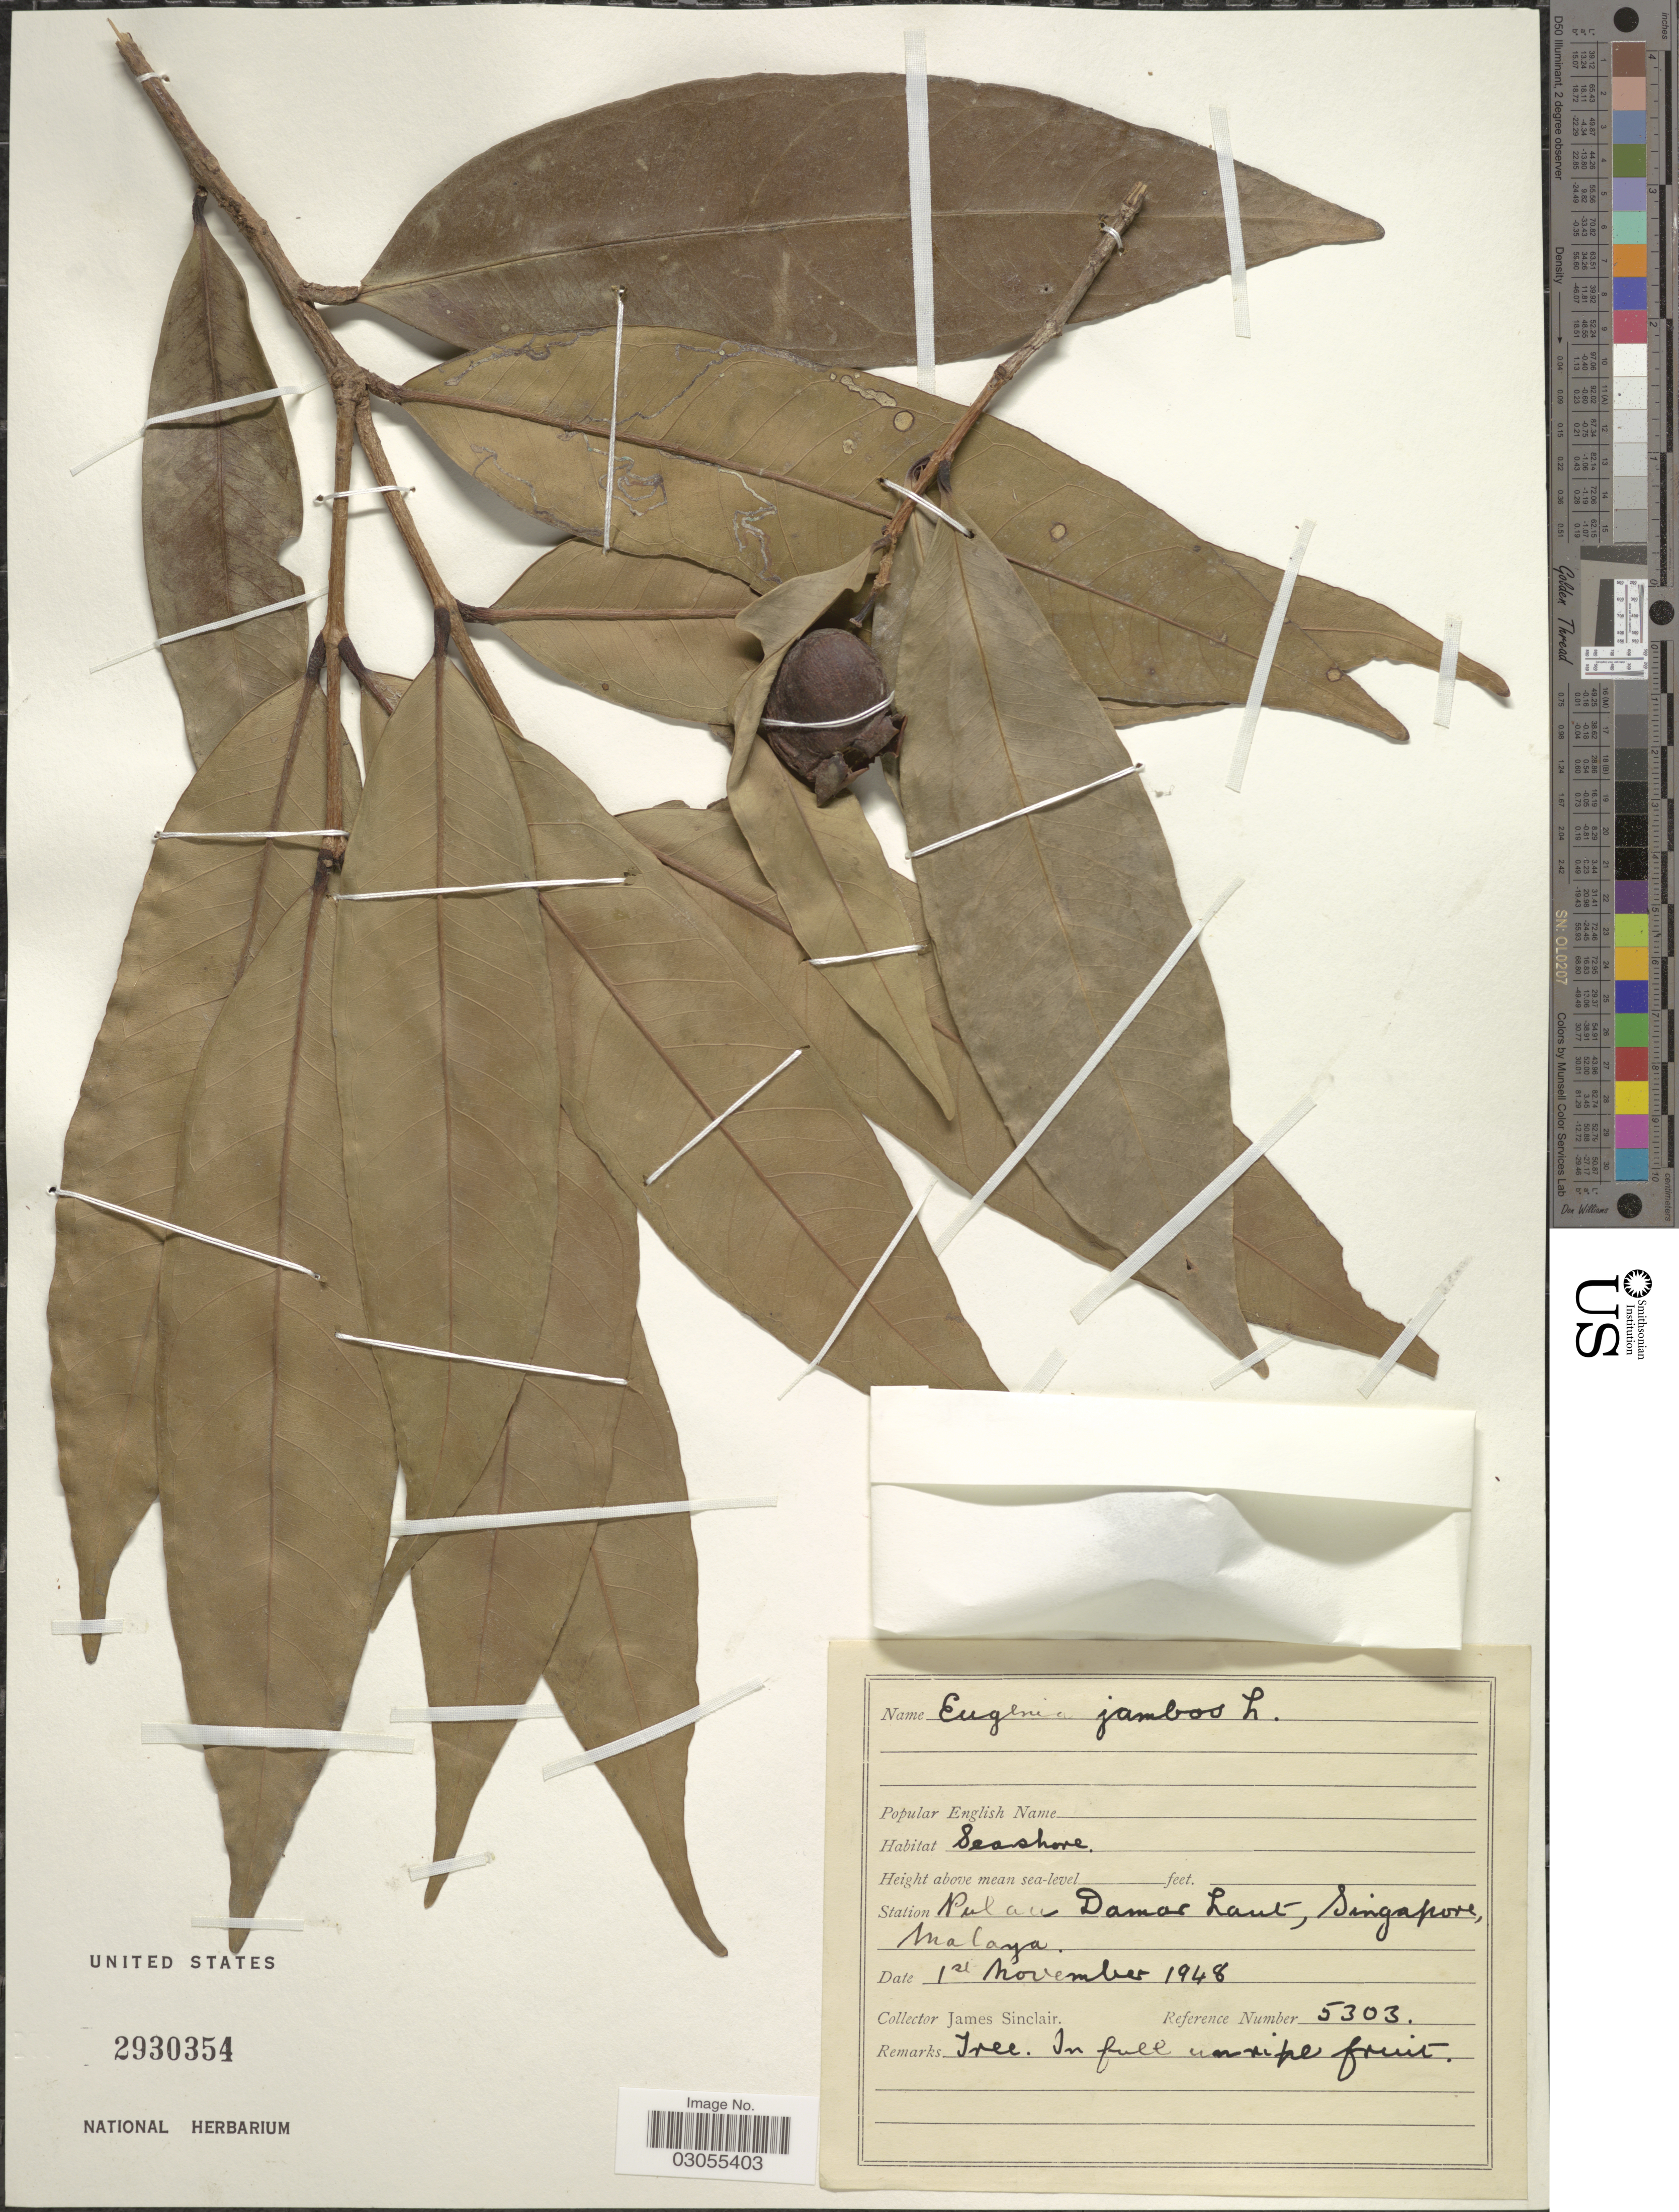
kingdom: Plantae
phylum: Tracheophyta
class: Magnoliopsida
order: Myrtales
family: Myrtaceae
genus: Syzygium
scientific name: Syzygium jambos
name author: (L.) Alston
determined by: Strong, Mark T., (BOT), Smithsonian Institution - National Museum of Natural History (UNITED STATES)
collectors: J. Sinclair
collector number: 5303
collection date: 1948-11-01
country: Singapore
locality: Pulau Damar Laut, Singapore, Malaya.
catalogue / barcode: US 2930354